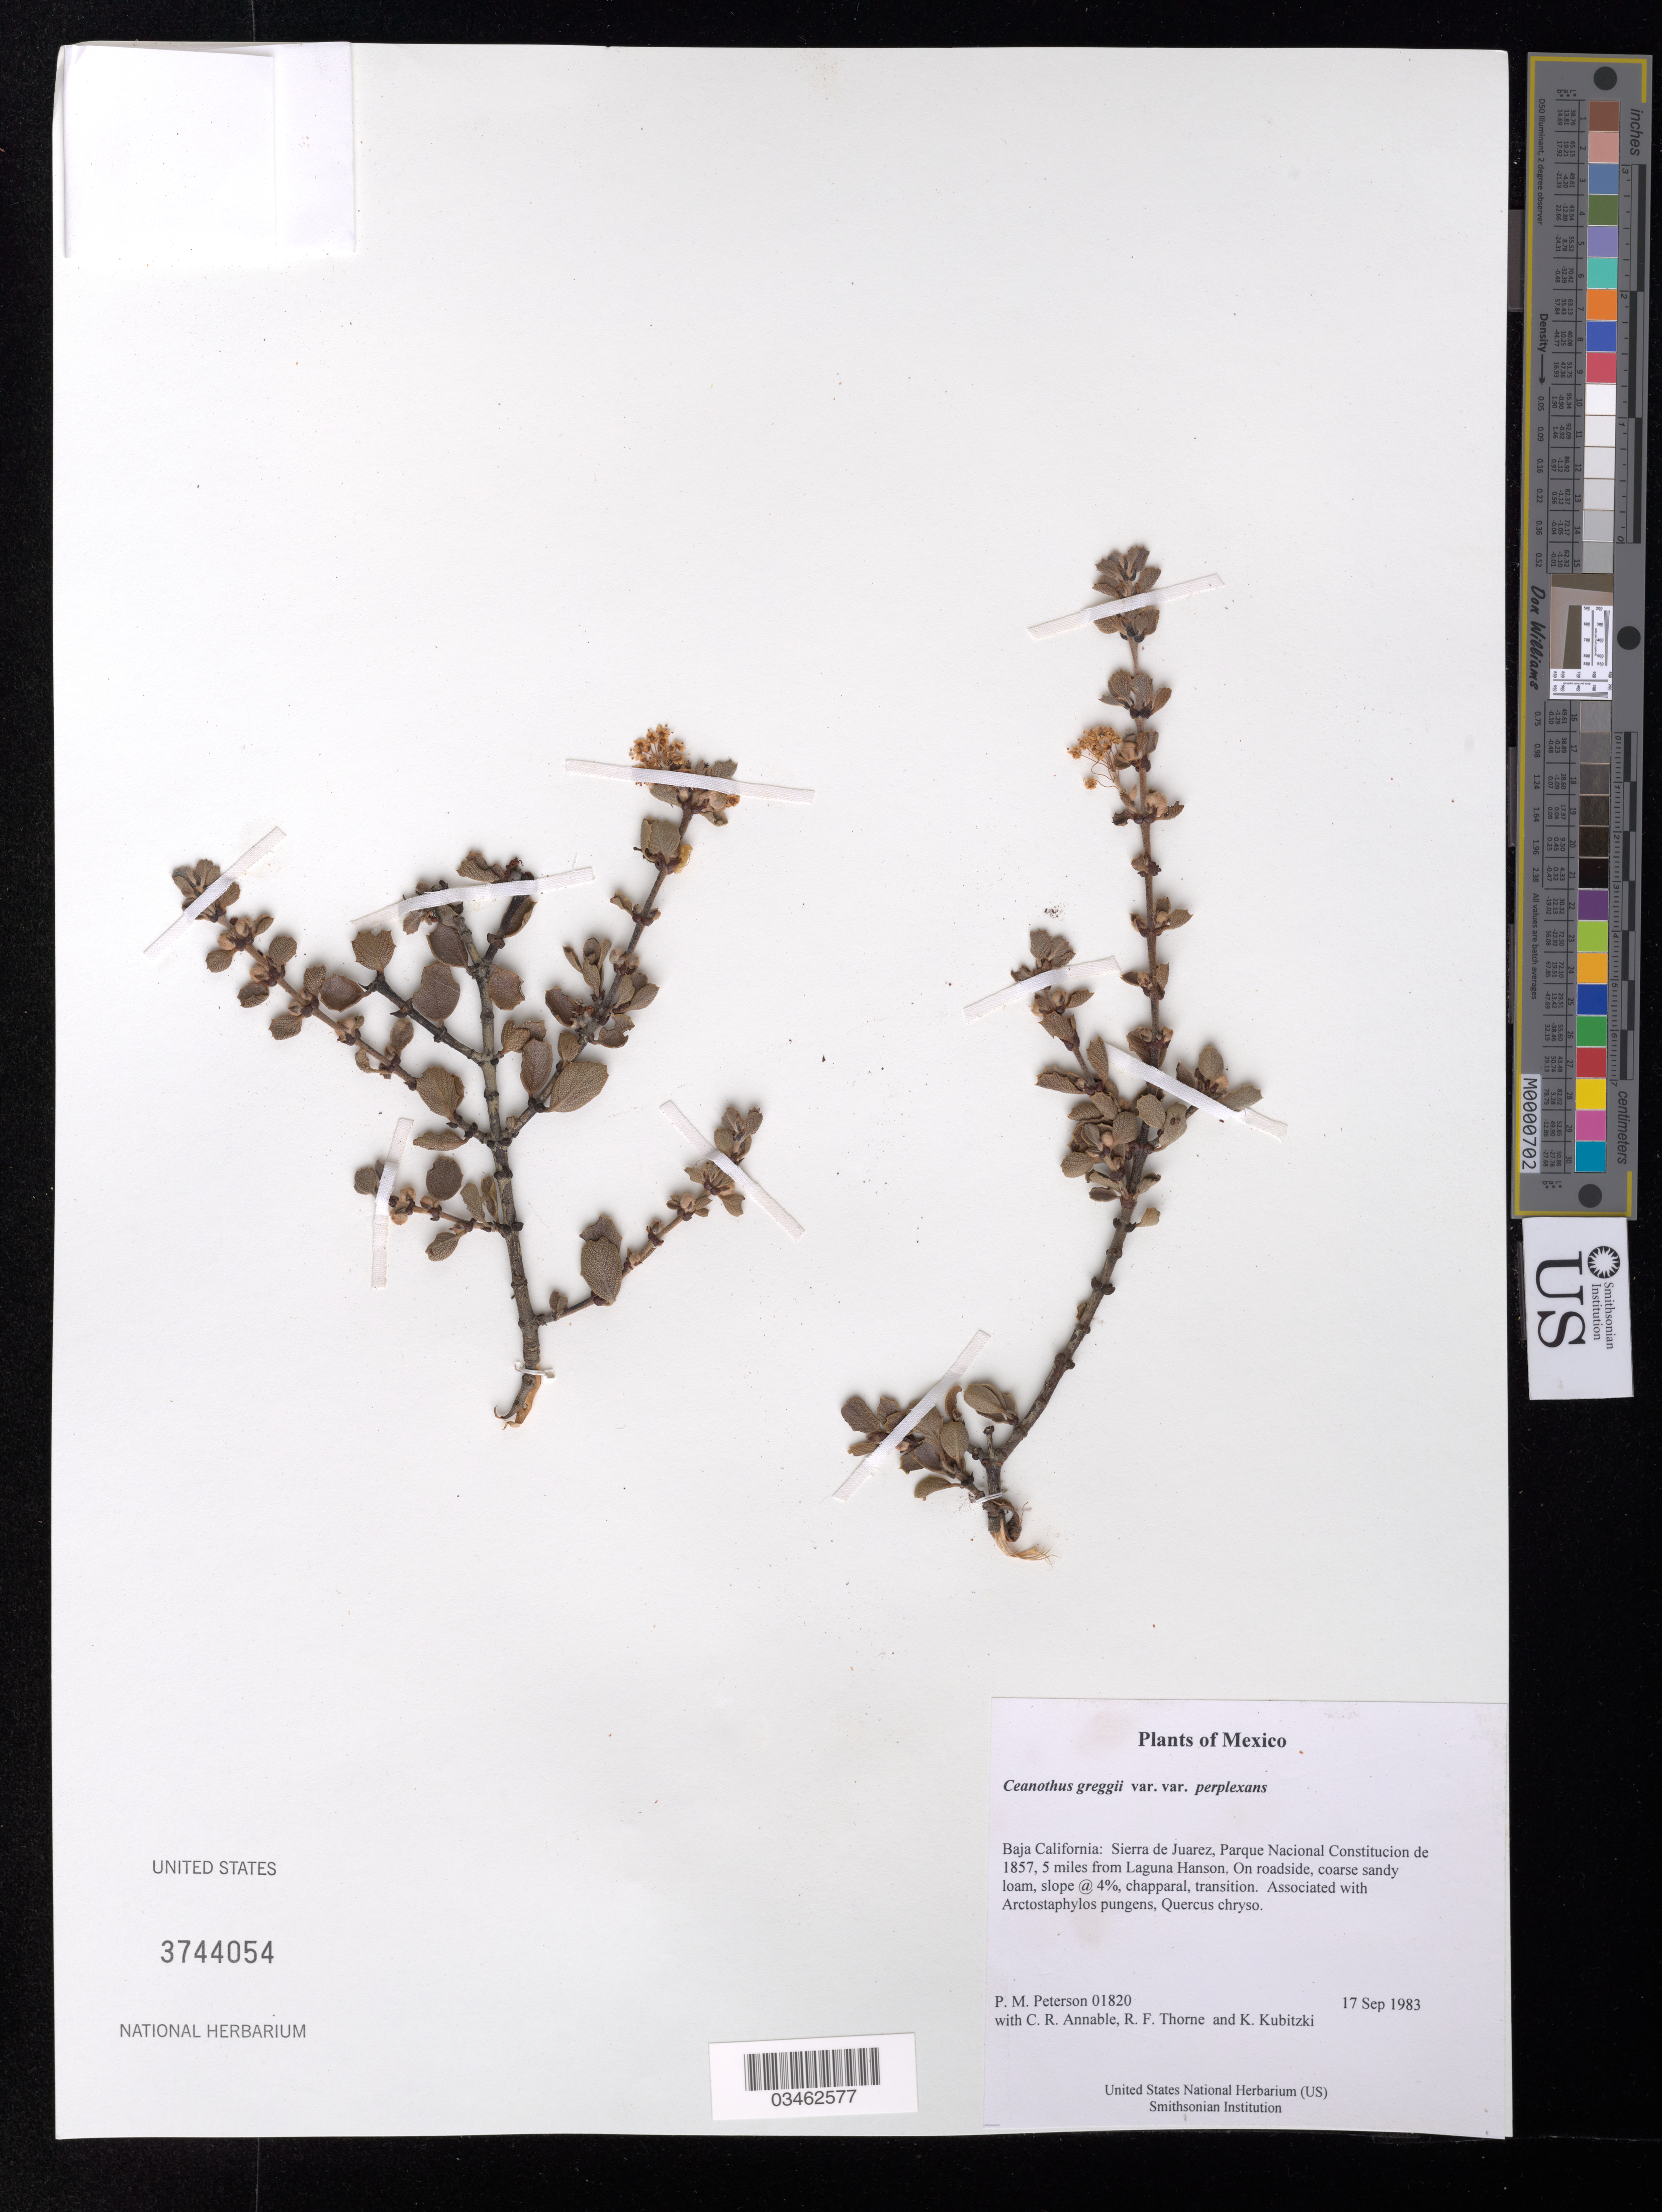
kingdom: Plantae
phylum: Tracheophyta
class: Magnoliopsida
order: Rosales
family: Rhamnaceae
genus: Ceanothus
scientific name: Ceanothus greggii var. perplexans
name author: (Trel.) Jeps.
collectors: P. M. Peterson, C. R. Annable, R. F. Thorne & K. Kubitzki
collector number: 01820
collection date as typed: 17 Sep 1983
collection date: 1983-09-17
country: Mexico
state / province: Baja California Norte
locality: Sierra de Juarez, Parque Nacional Constitucion de 1857, 5 miles from Laguna Hanson.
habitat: On roadside, coarse sandy loam, slope @ 4%, chapparal, transition. Associated with Arctostaphylos pungens, Quercus chryso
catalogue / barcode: US 3744054